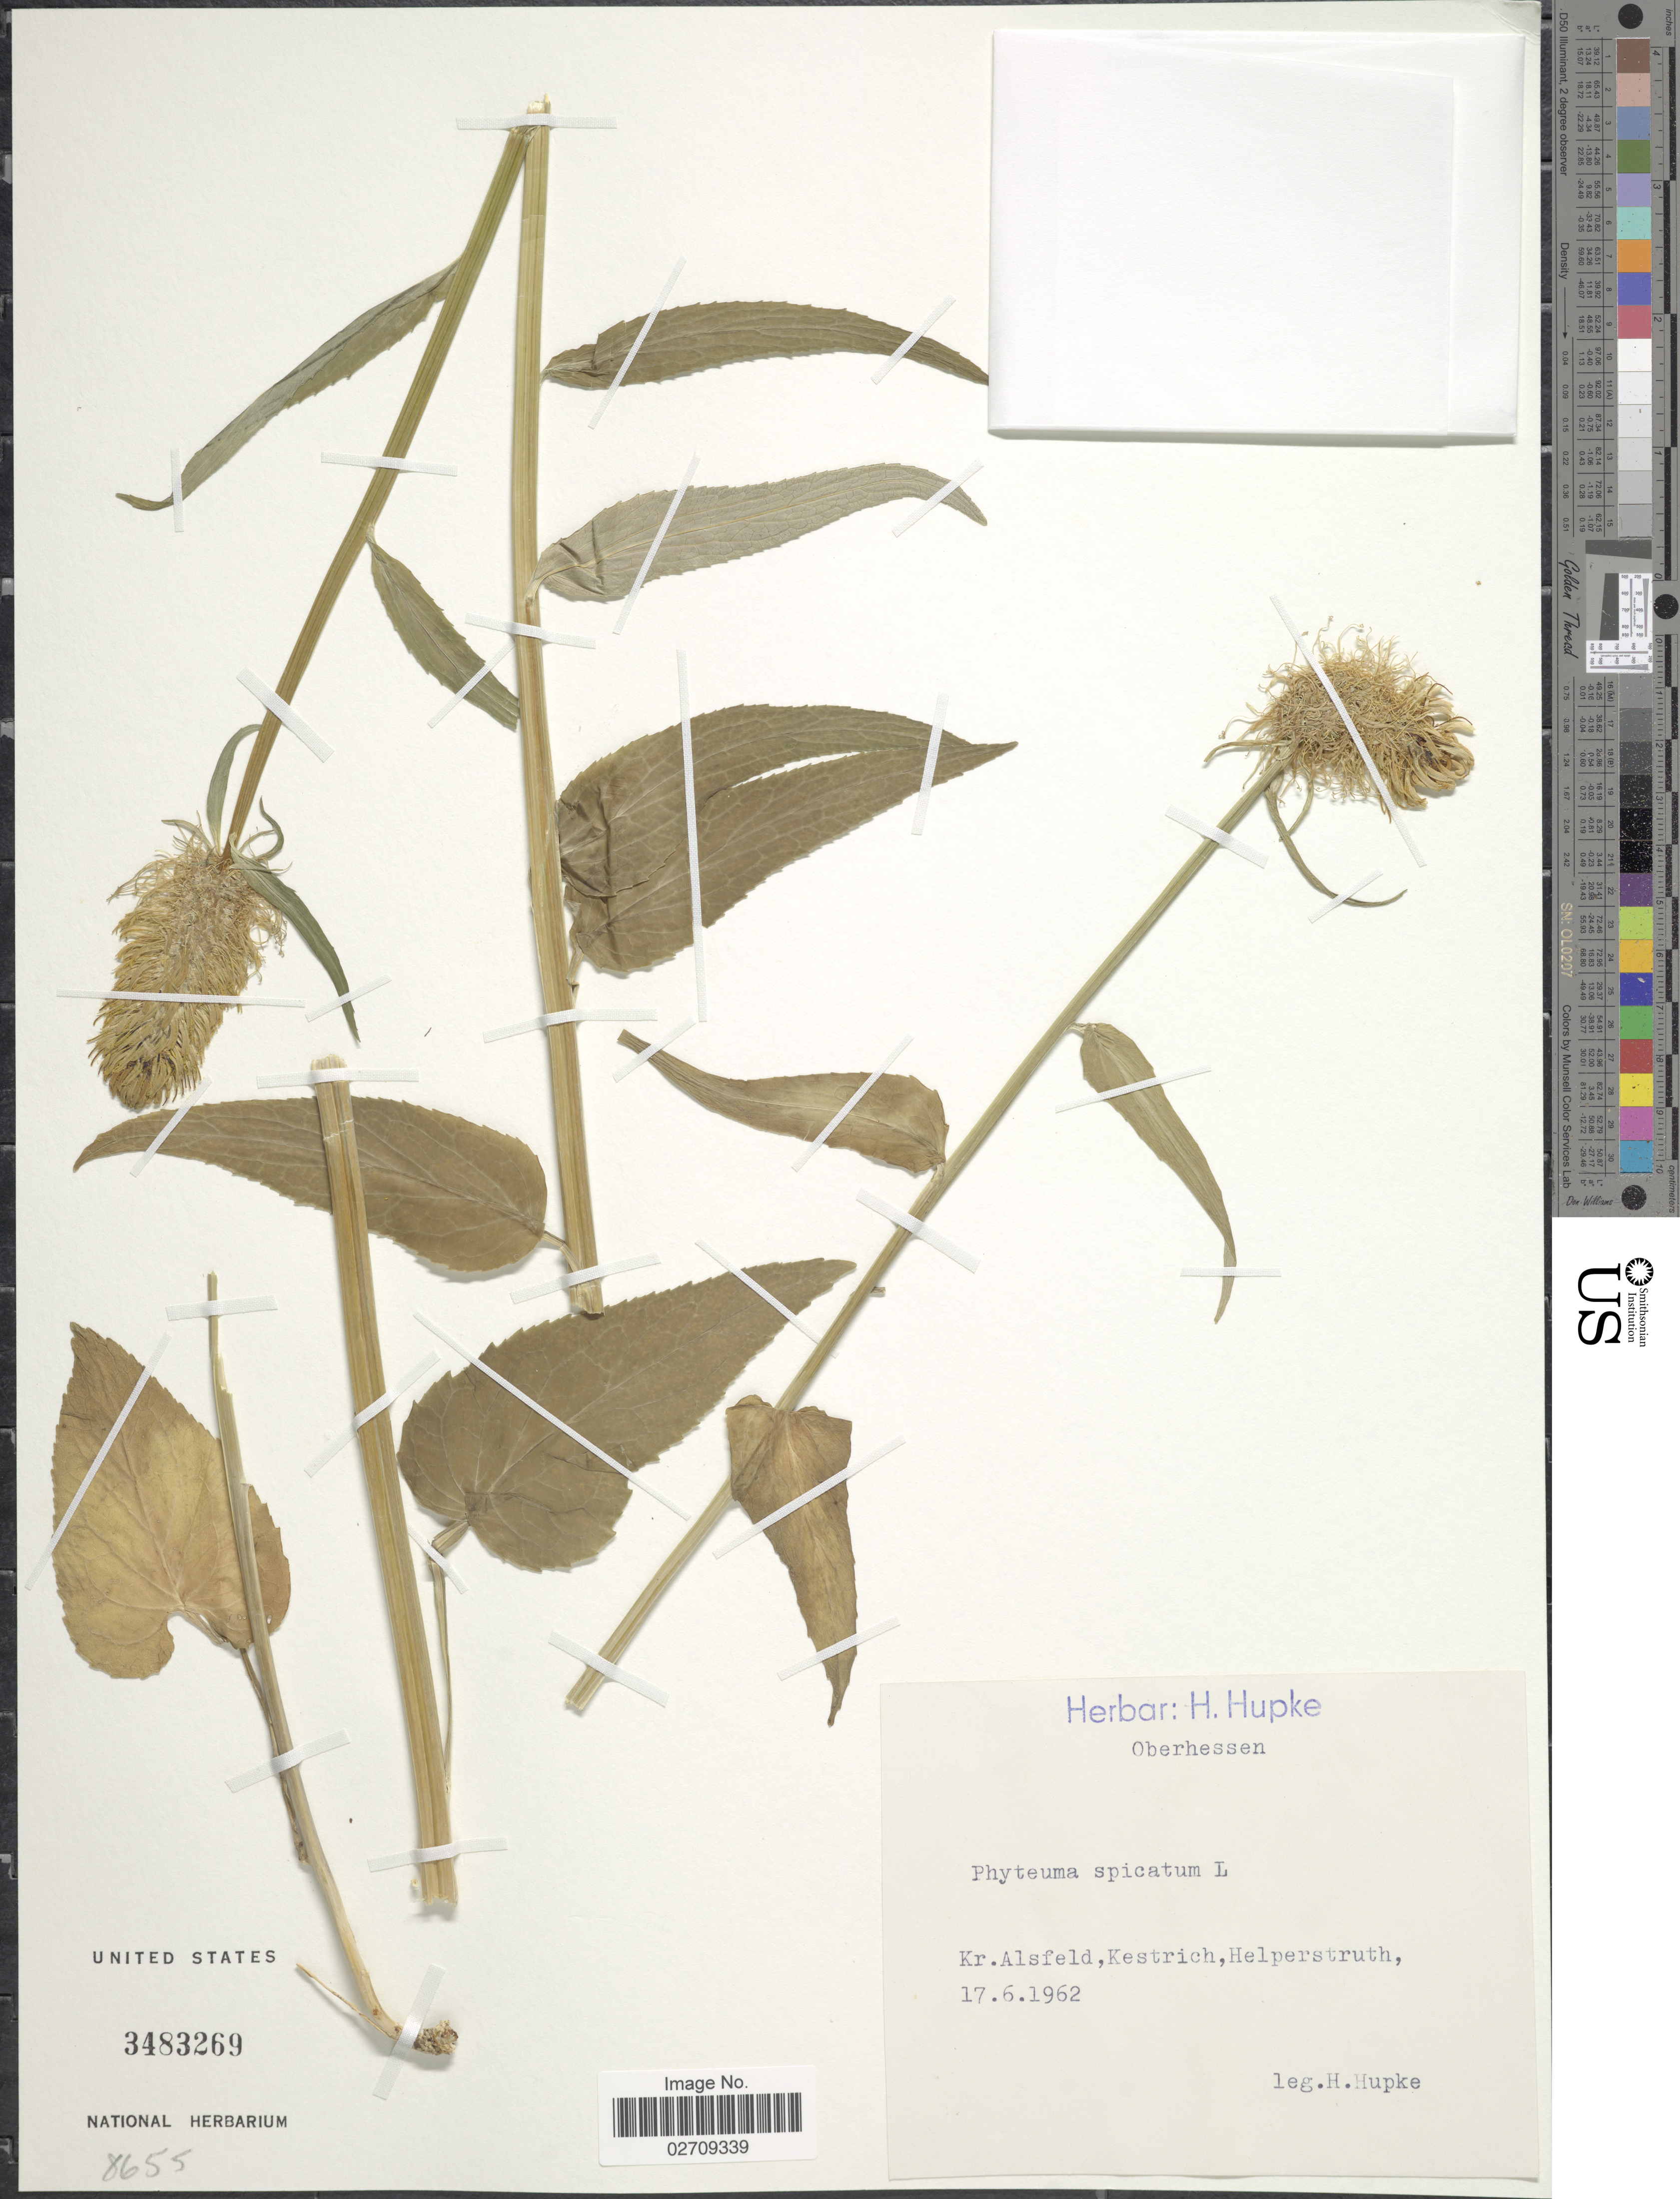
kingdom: Plantae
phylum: Tracheophyta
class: Magnoliopsida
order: Asterales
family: Campanulaceae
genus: Phyteuma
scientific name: Phyteuma spicatum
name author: L.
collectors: H. Hupke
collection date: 1962-06-17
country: Germany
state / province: Bayern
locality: Oberhessen, Kr. Alsfeld, Kestrich, Helperstruth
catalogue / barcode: US 3483269